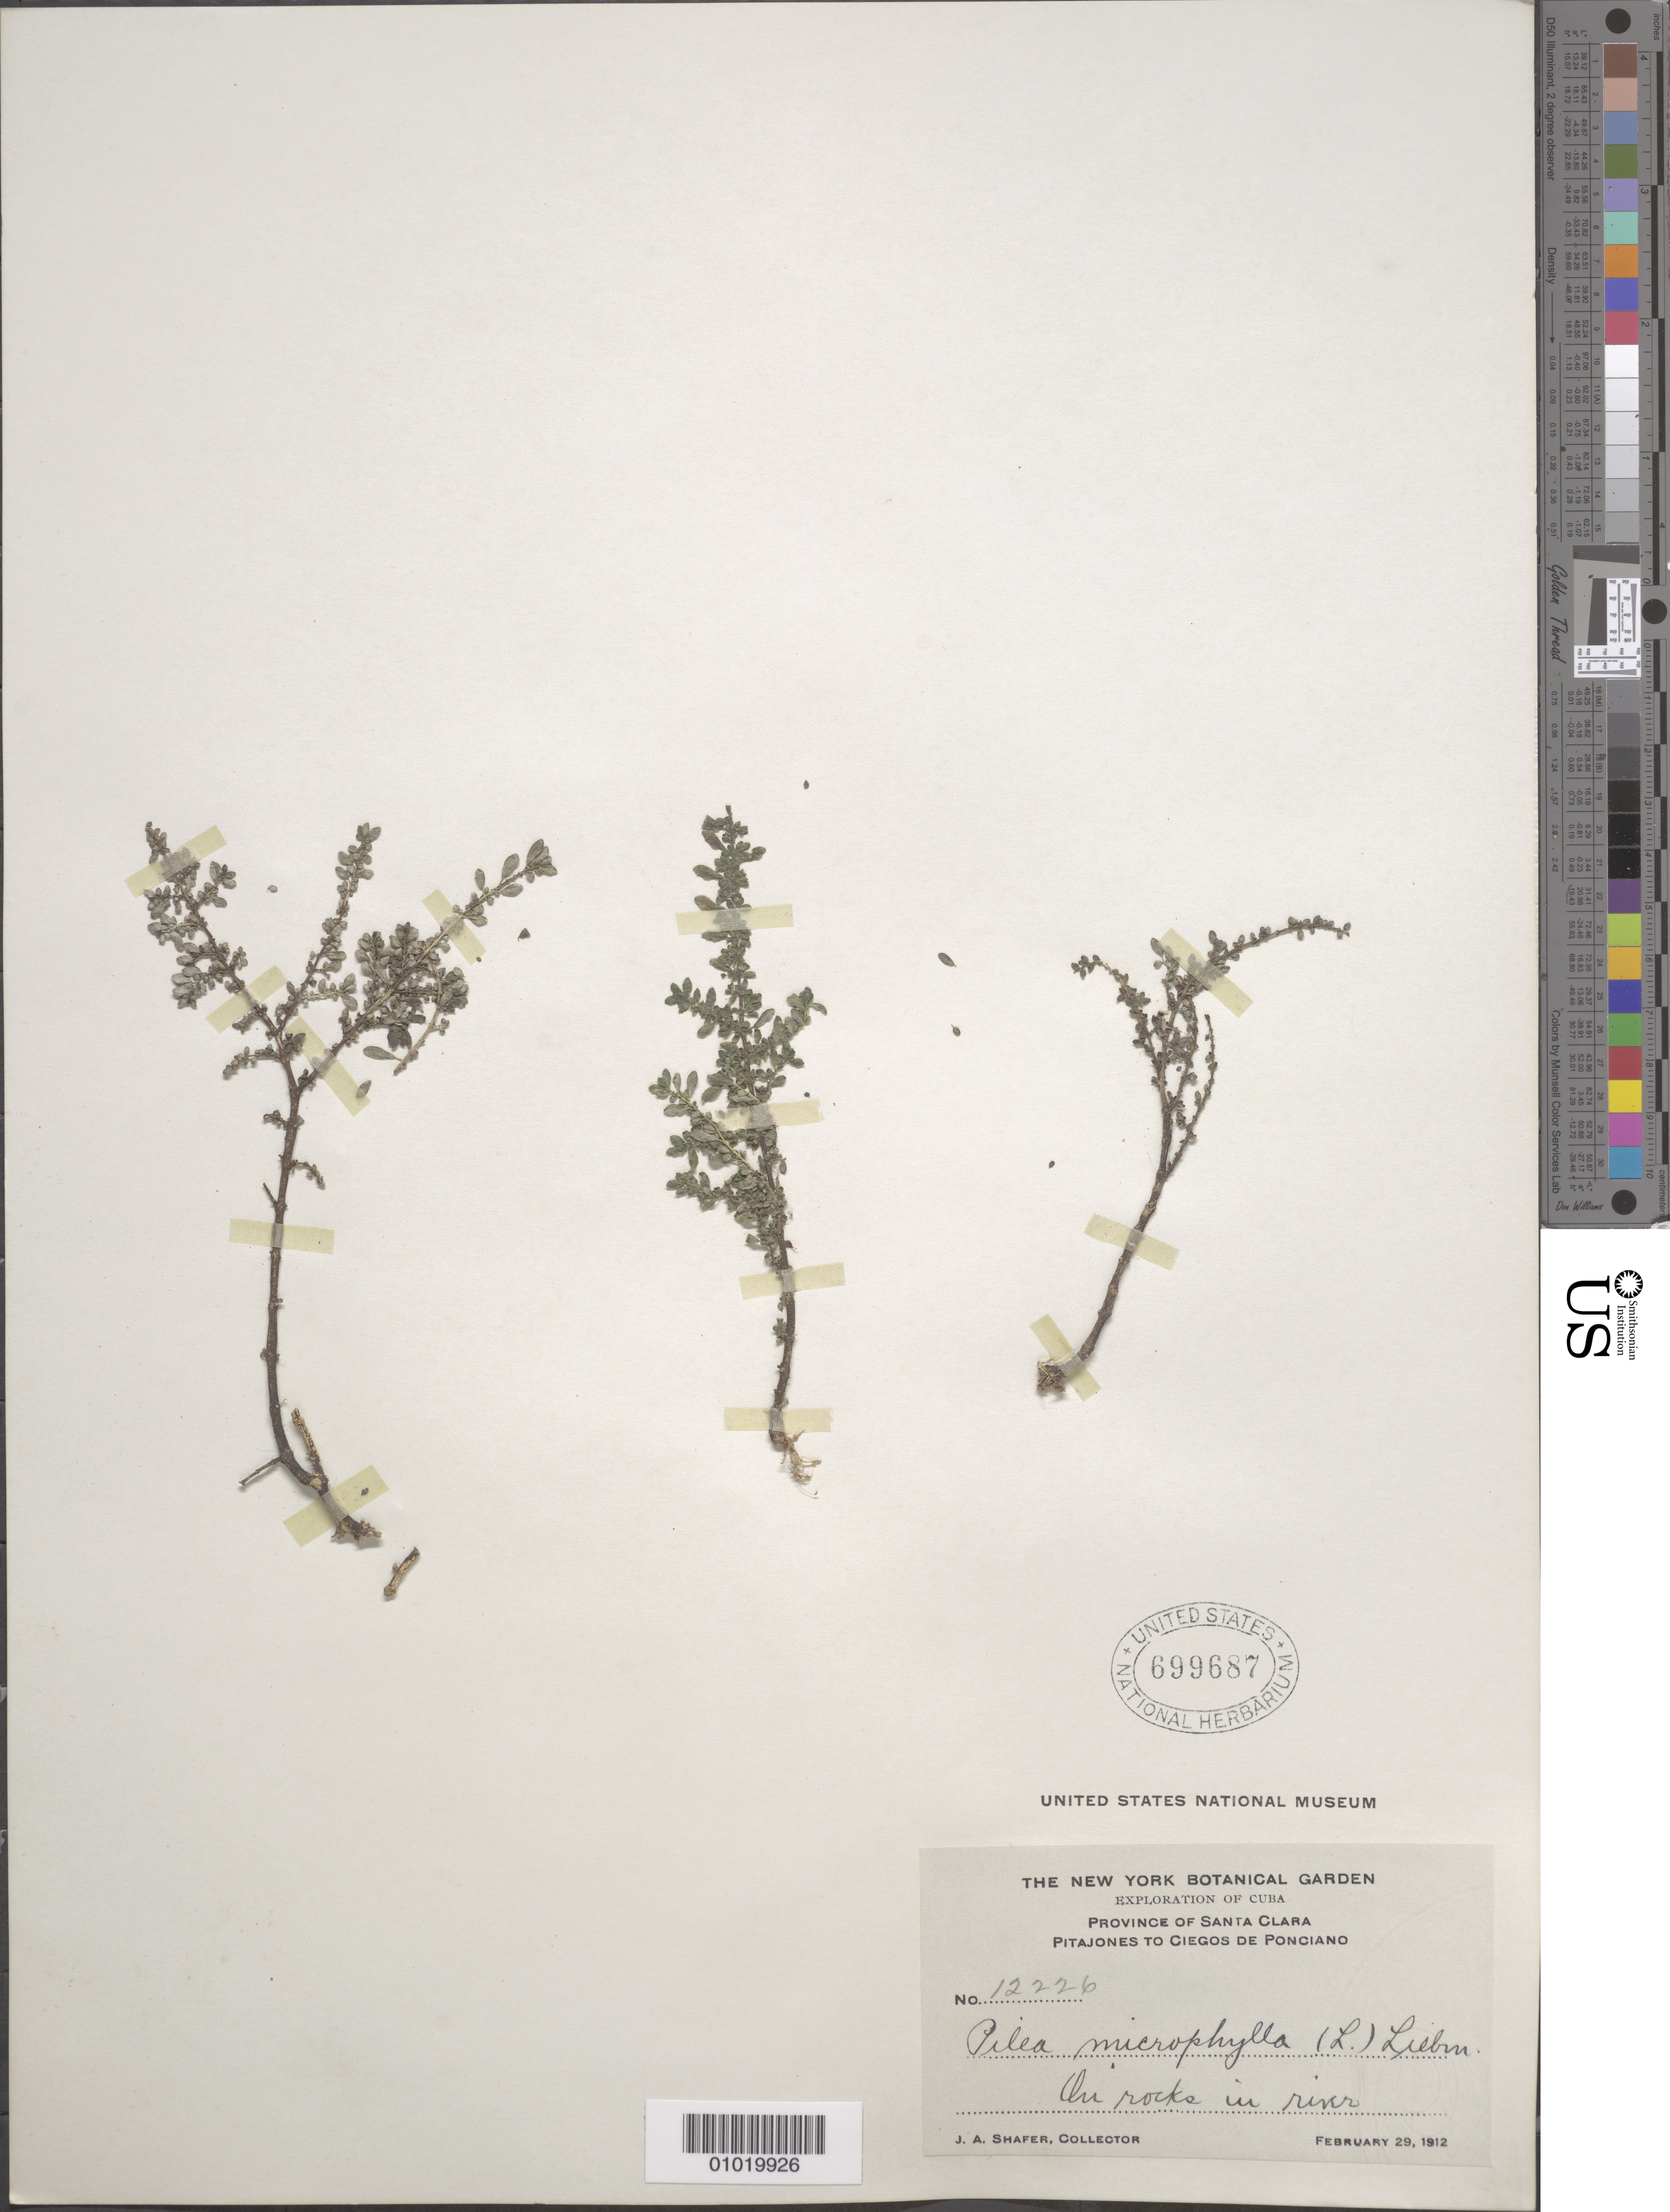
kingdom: Plantae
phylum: Tracheophyta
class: Magnoliopsida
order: Rosales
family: Urticaceae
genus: Pilea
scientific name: Pilea microphylla var. microphylla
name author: (L.) Liebm.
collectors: J. A. Shafer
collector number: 12226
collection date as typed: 29 Feb 1912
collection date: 1912-02-29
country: Cuba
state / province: Ciego de Ávila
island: Cuba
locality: Province of Santa Clara, Pitajones to Ciegos de Ponciano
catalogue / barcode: US 699687